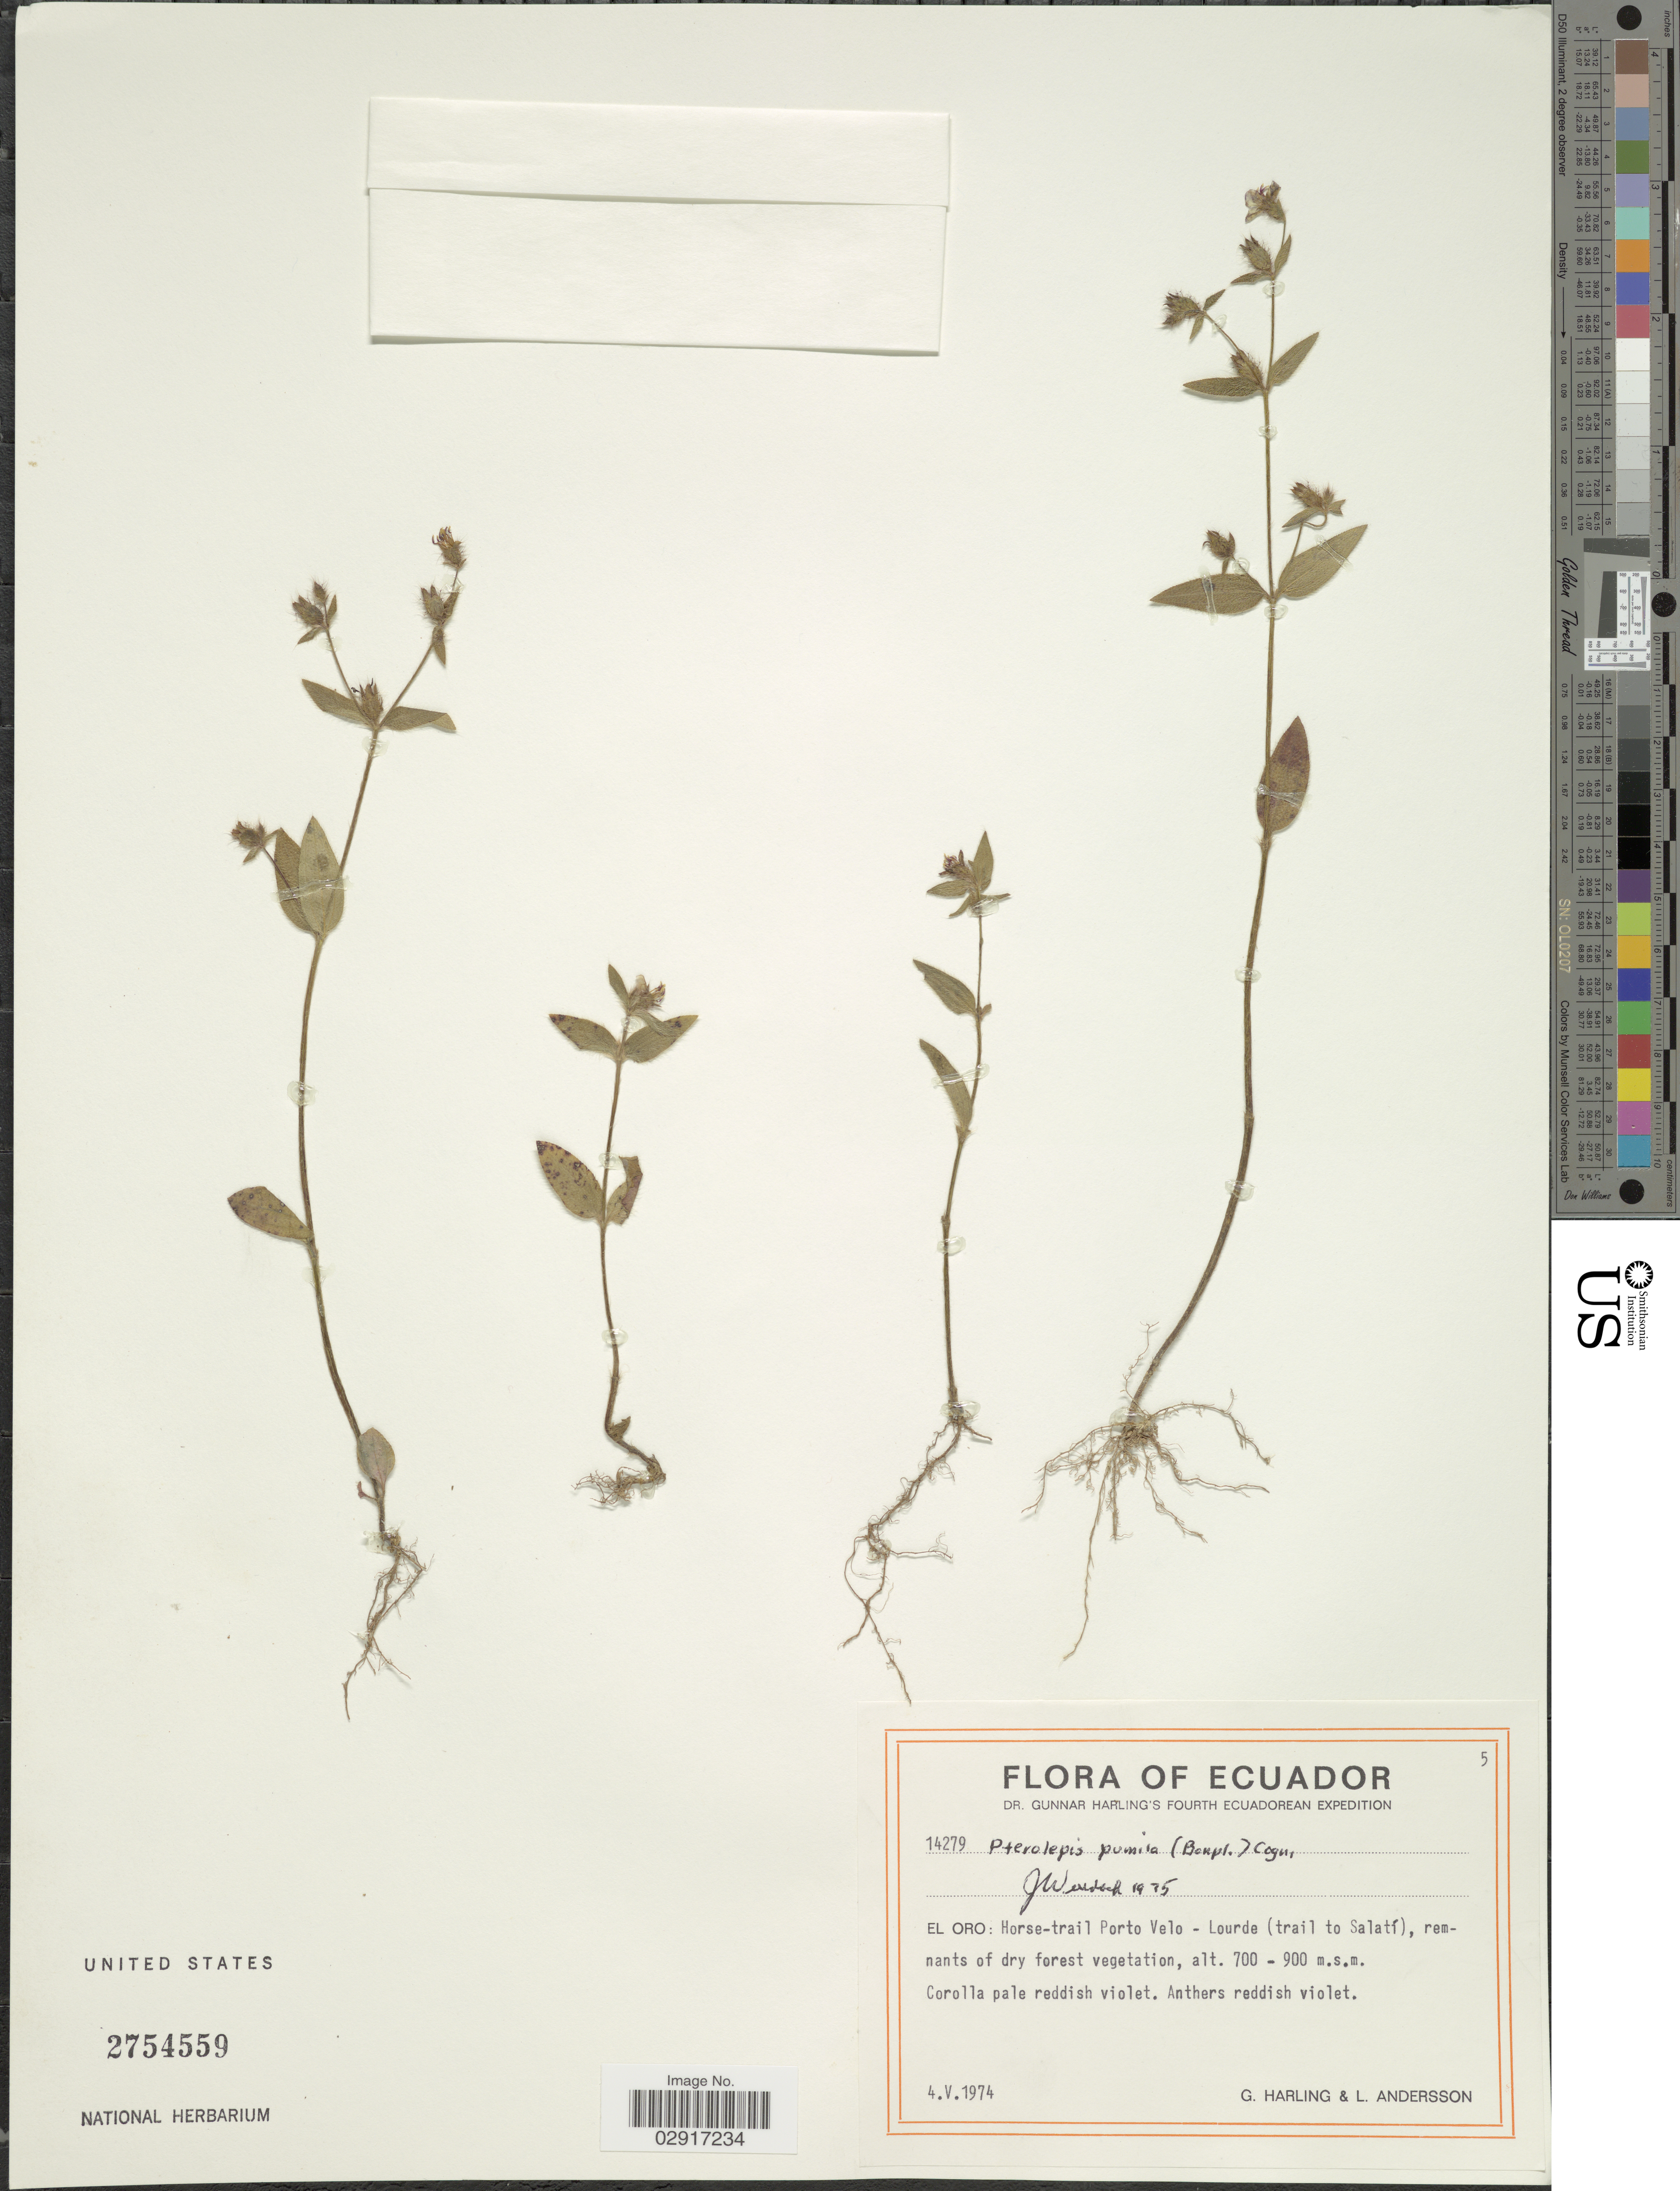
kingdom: Plantae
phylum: Tracheophyta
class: Magnoliopsida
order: Myrtales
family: Melastomataceae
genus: Pterolepis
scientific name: Pterolepis pumila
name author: (Bonpl.) DC. ex Crueg.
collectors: G. Harling & L. Andersson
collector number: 14279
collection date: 1974-05-04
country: Ecuador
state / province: El Oro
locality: Horse-trail Porto Velo - Lourde (trail to Salatí).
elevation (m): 700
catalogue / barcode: US 2754559